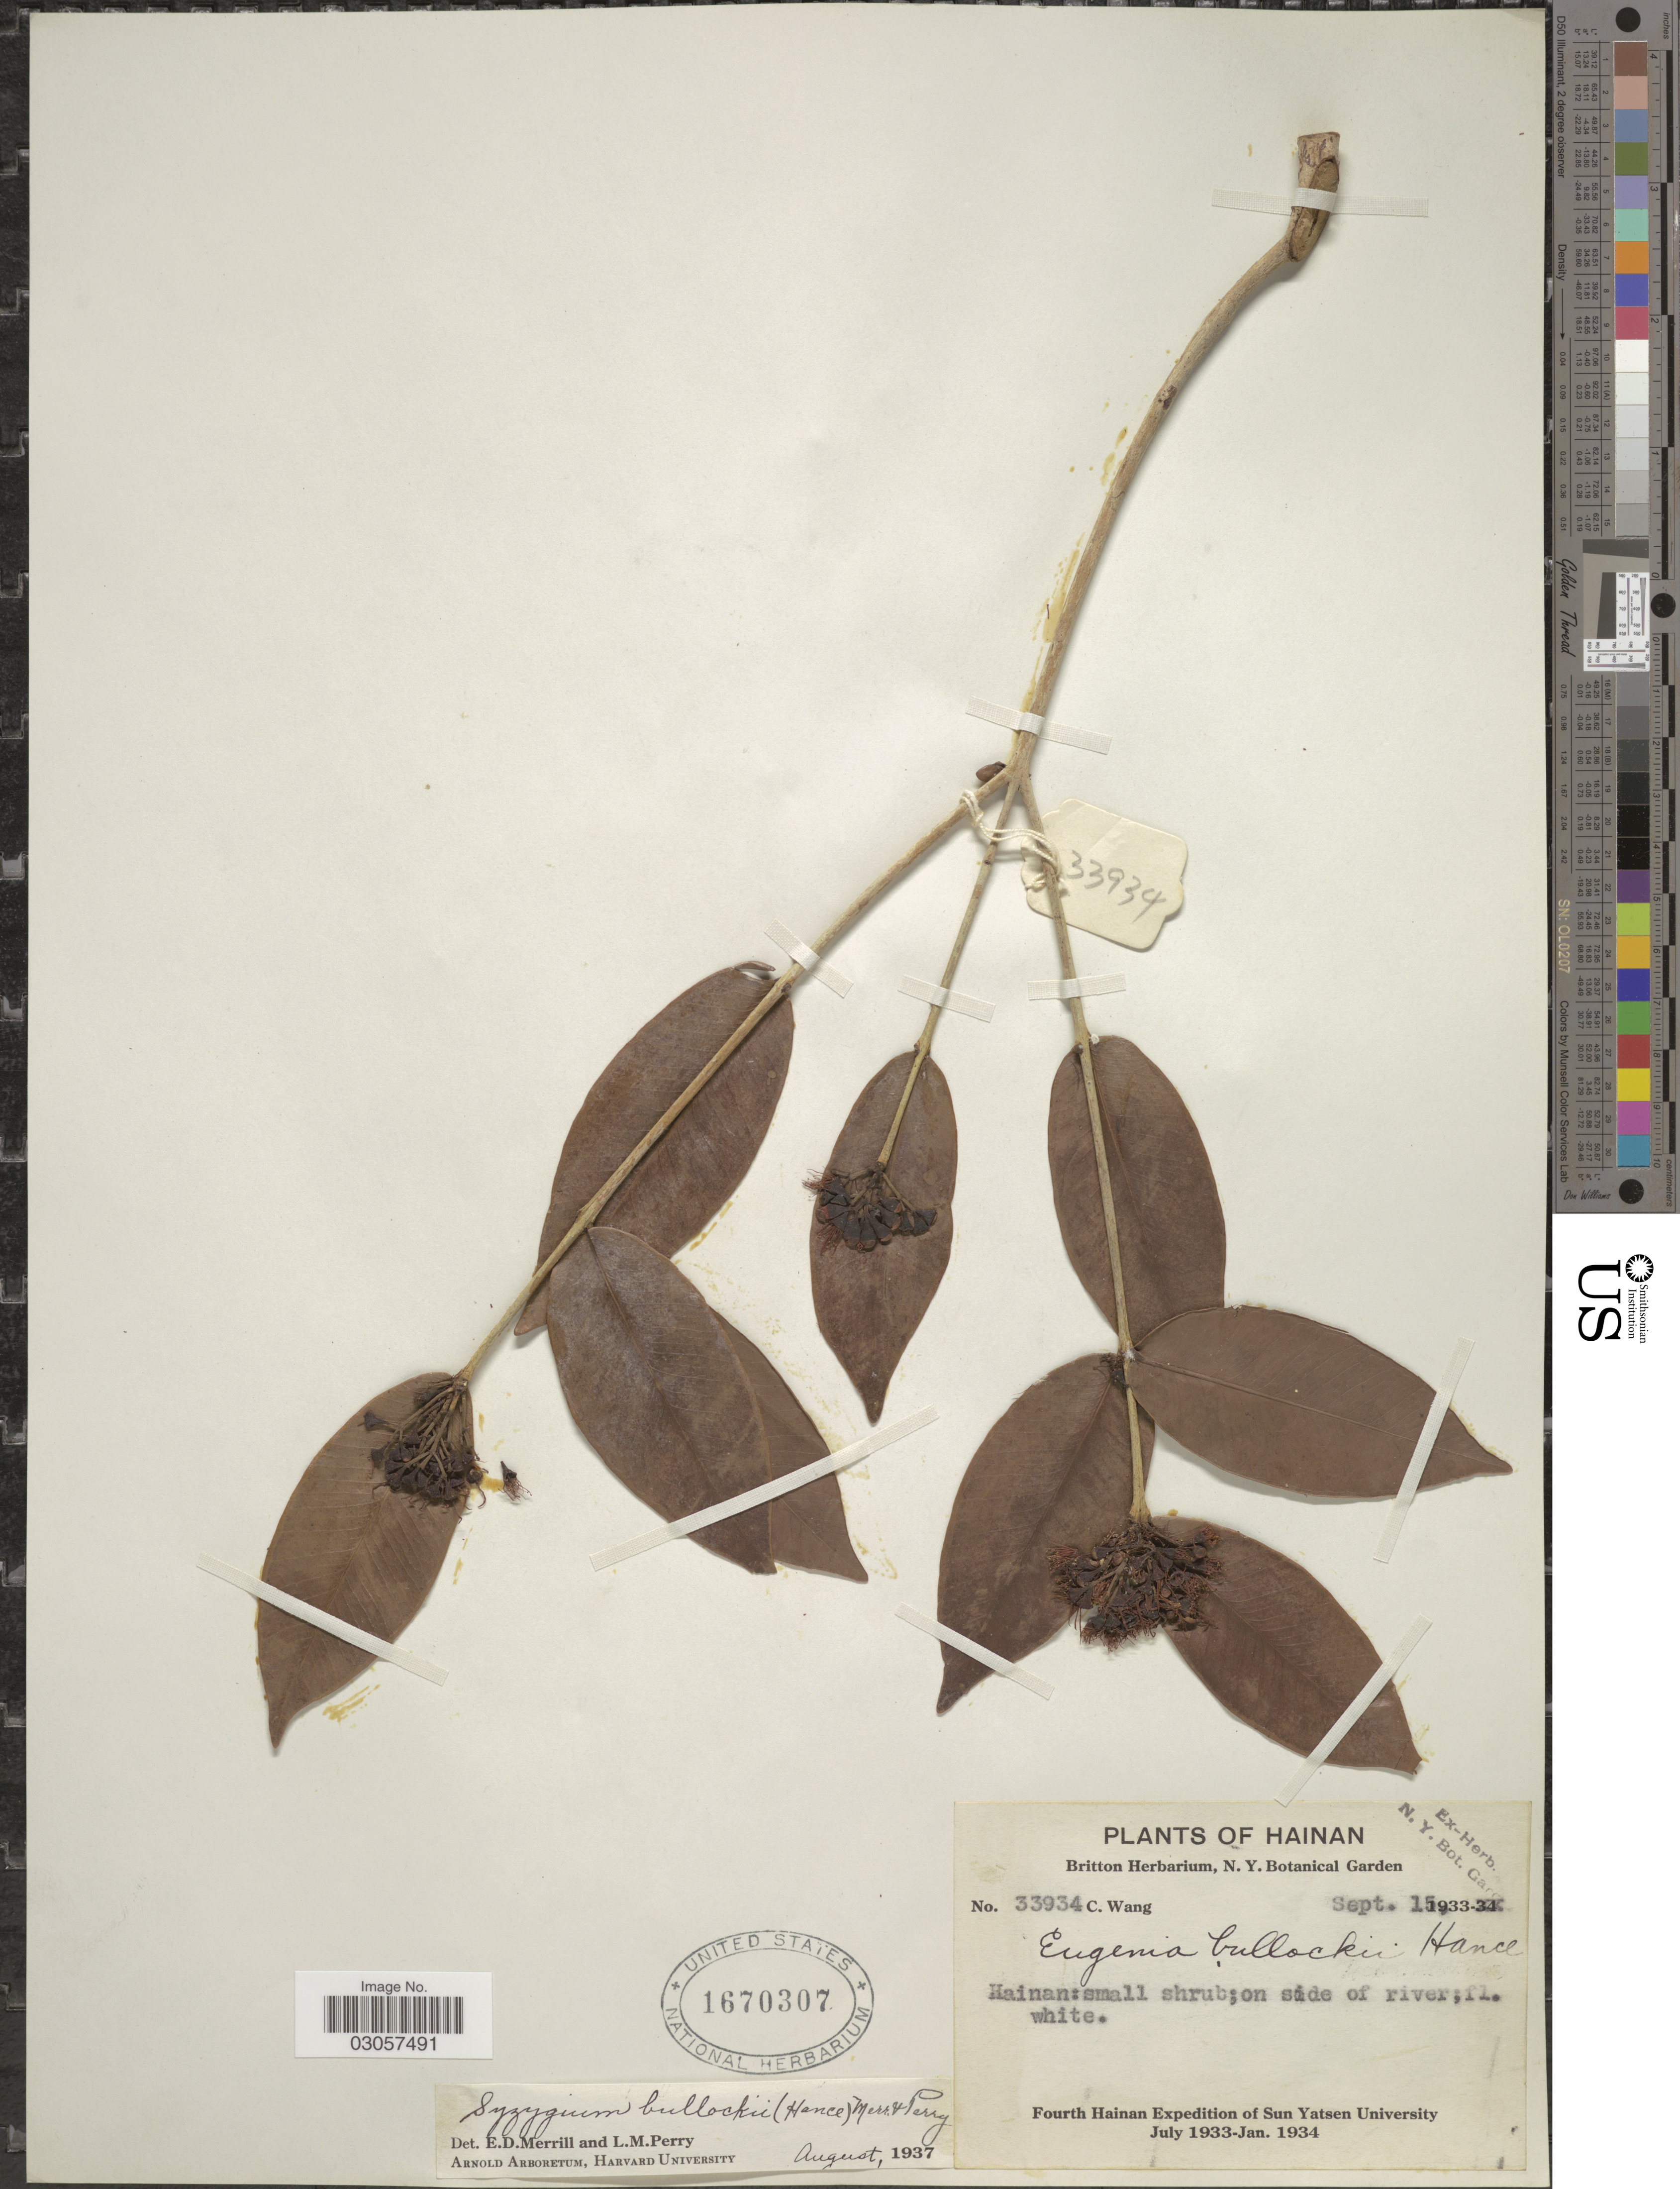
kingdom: Plantae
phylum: Tracheophyta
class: Magnoliopsida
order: Myrtales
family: Myrtaceae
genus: Syzygium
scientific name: Syzygium bullockii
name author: (Hance) Merr. & L.M. Perry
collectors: C. Wang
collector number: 33934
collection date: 1933-09-15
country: China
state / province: Hainan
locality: Hainan.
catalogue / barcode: US 1670307